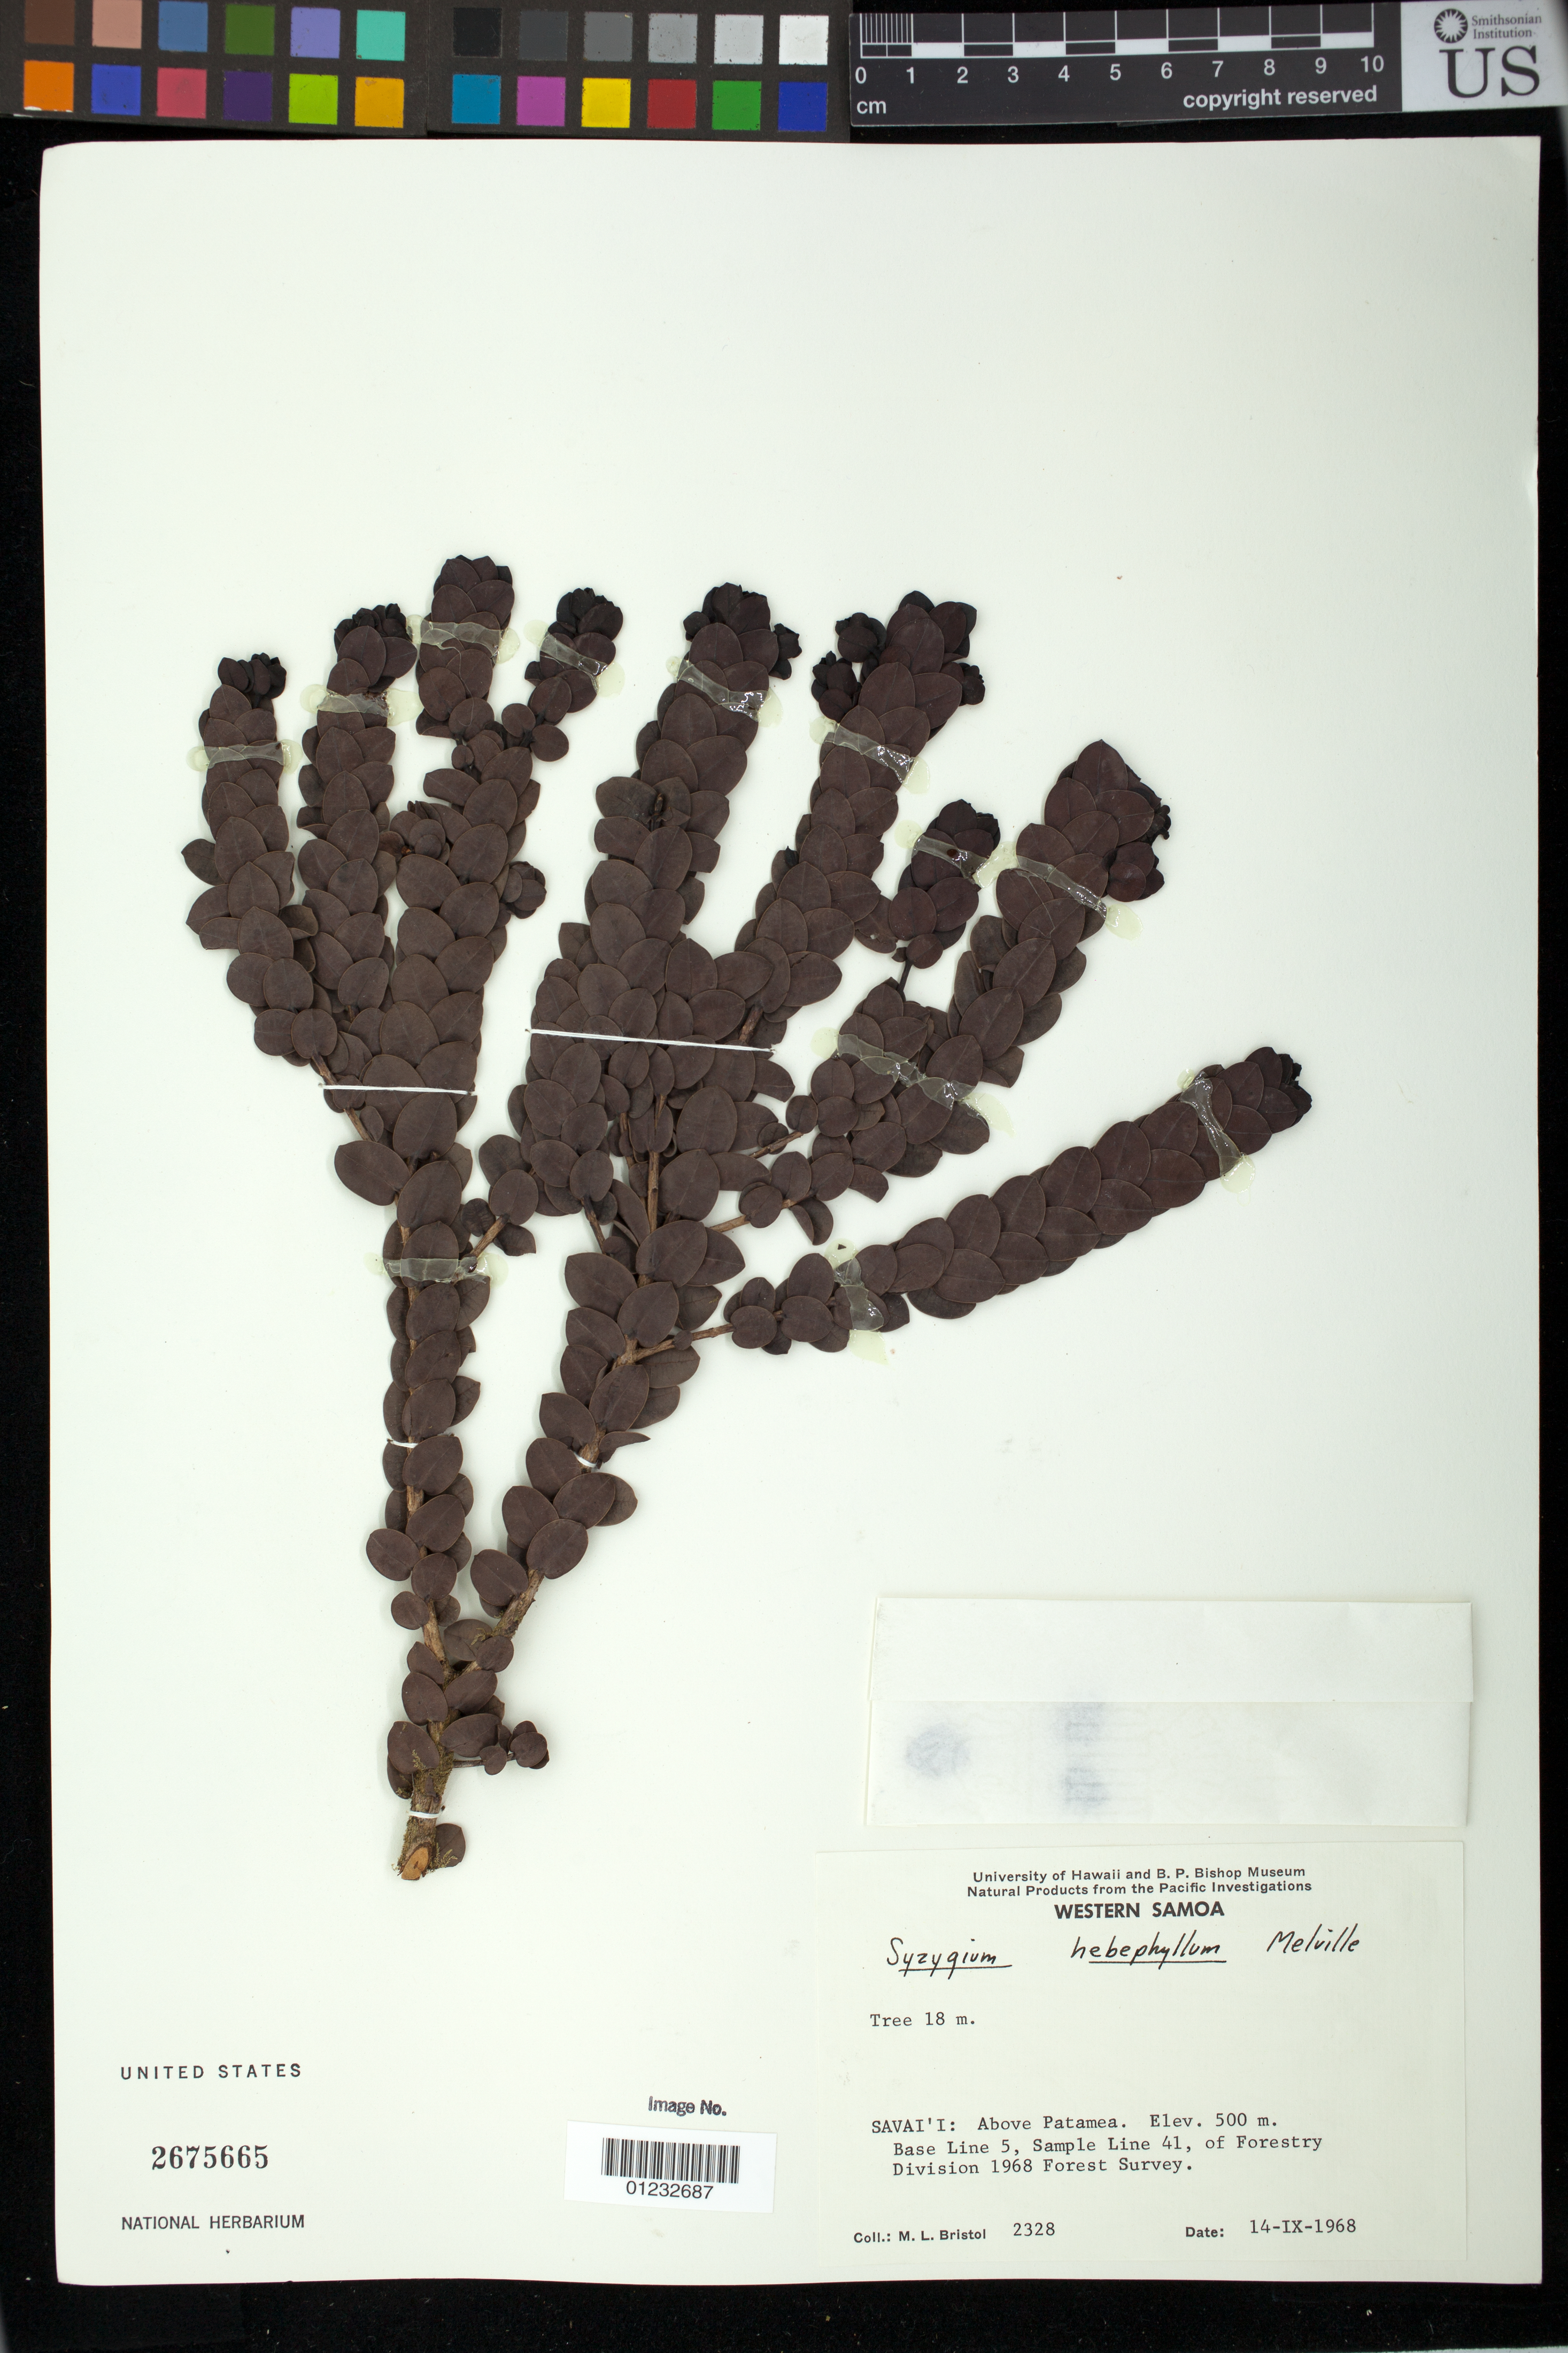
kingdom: Plantae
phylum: Tracheophyta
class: Magnoliopsida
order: Myrtales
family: Myrtaceae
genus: Syzygium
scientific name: Syzygium hebephyllum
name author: Melville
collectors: M. L. Bristol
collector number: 2328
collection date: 1968-09-14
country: Samoa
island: Savai'i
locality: Above Patamea. Base line 5, sample line 41, of forest division 1968 forest survey.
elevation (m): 500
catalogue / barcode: US 2675665